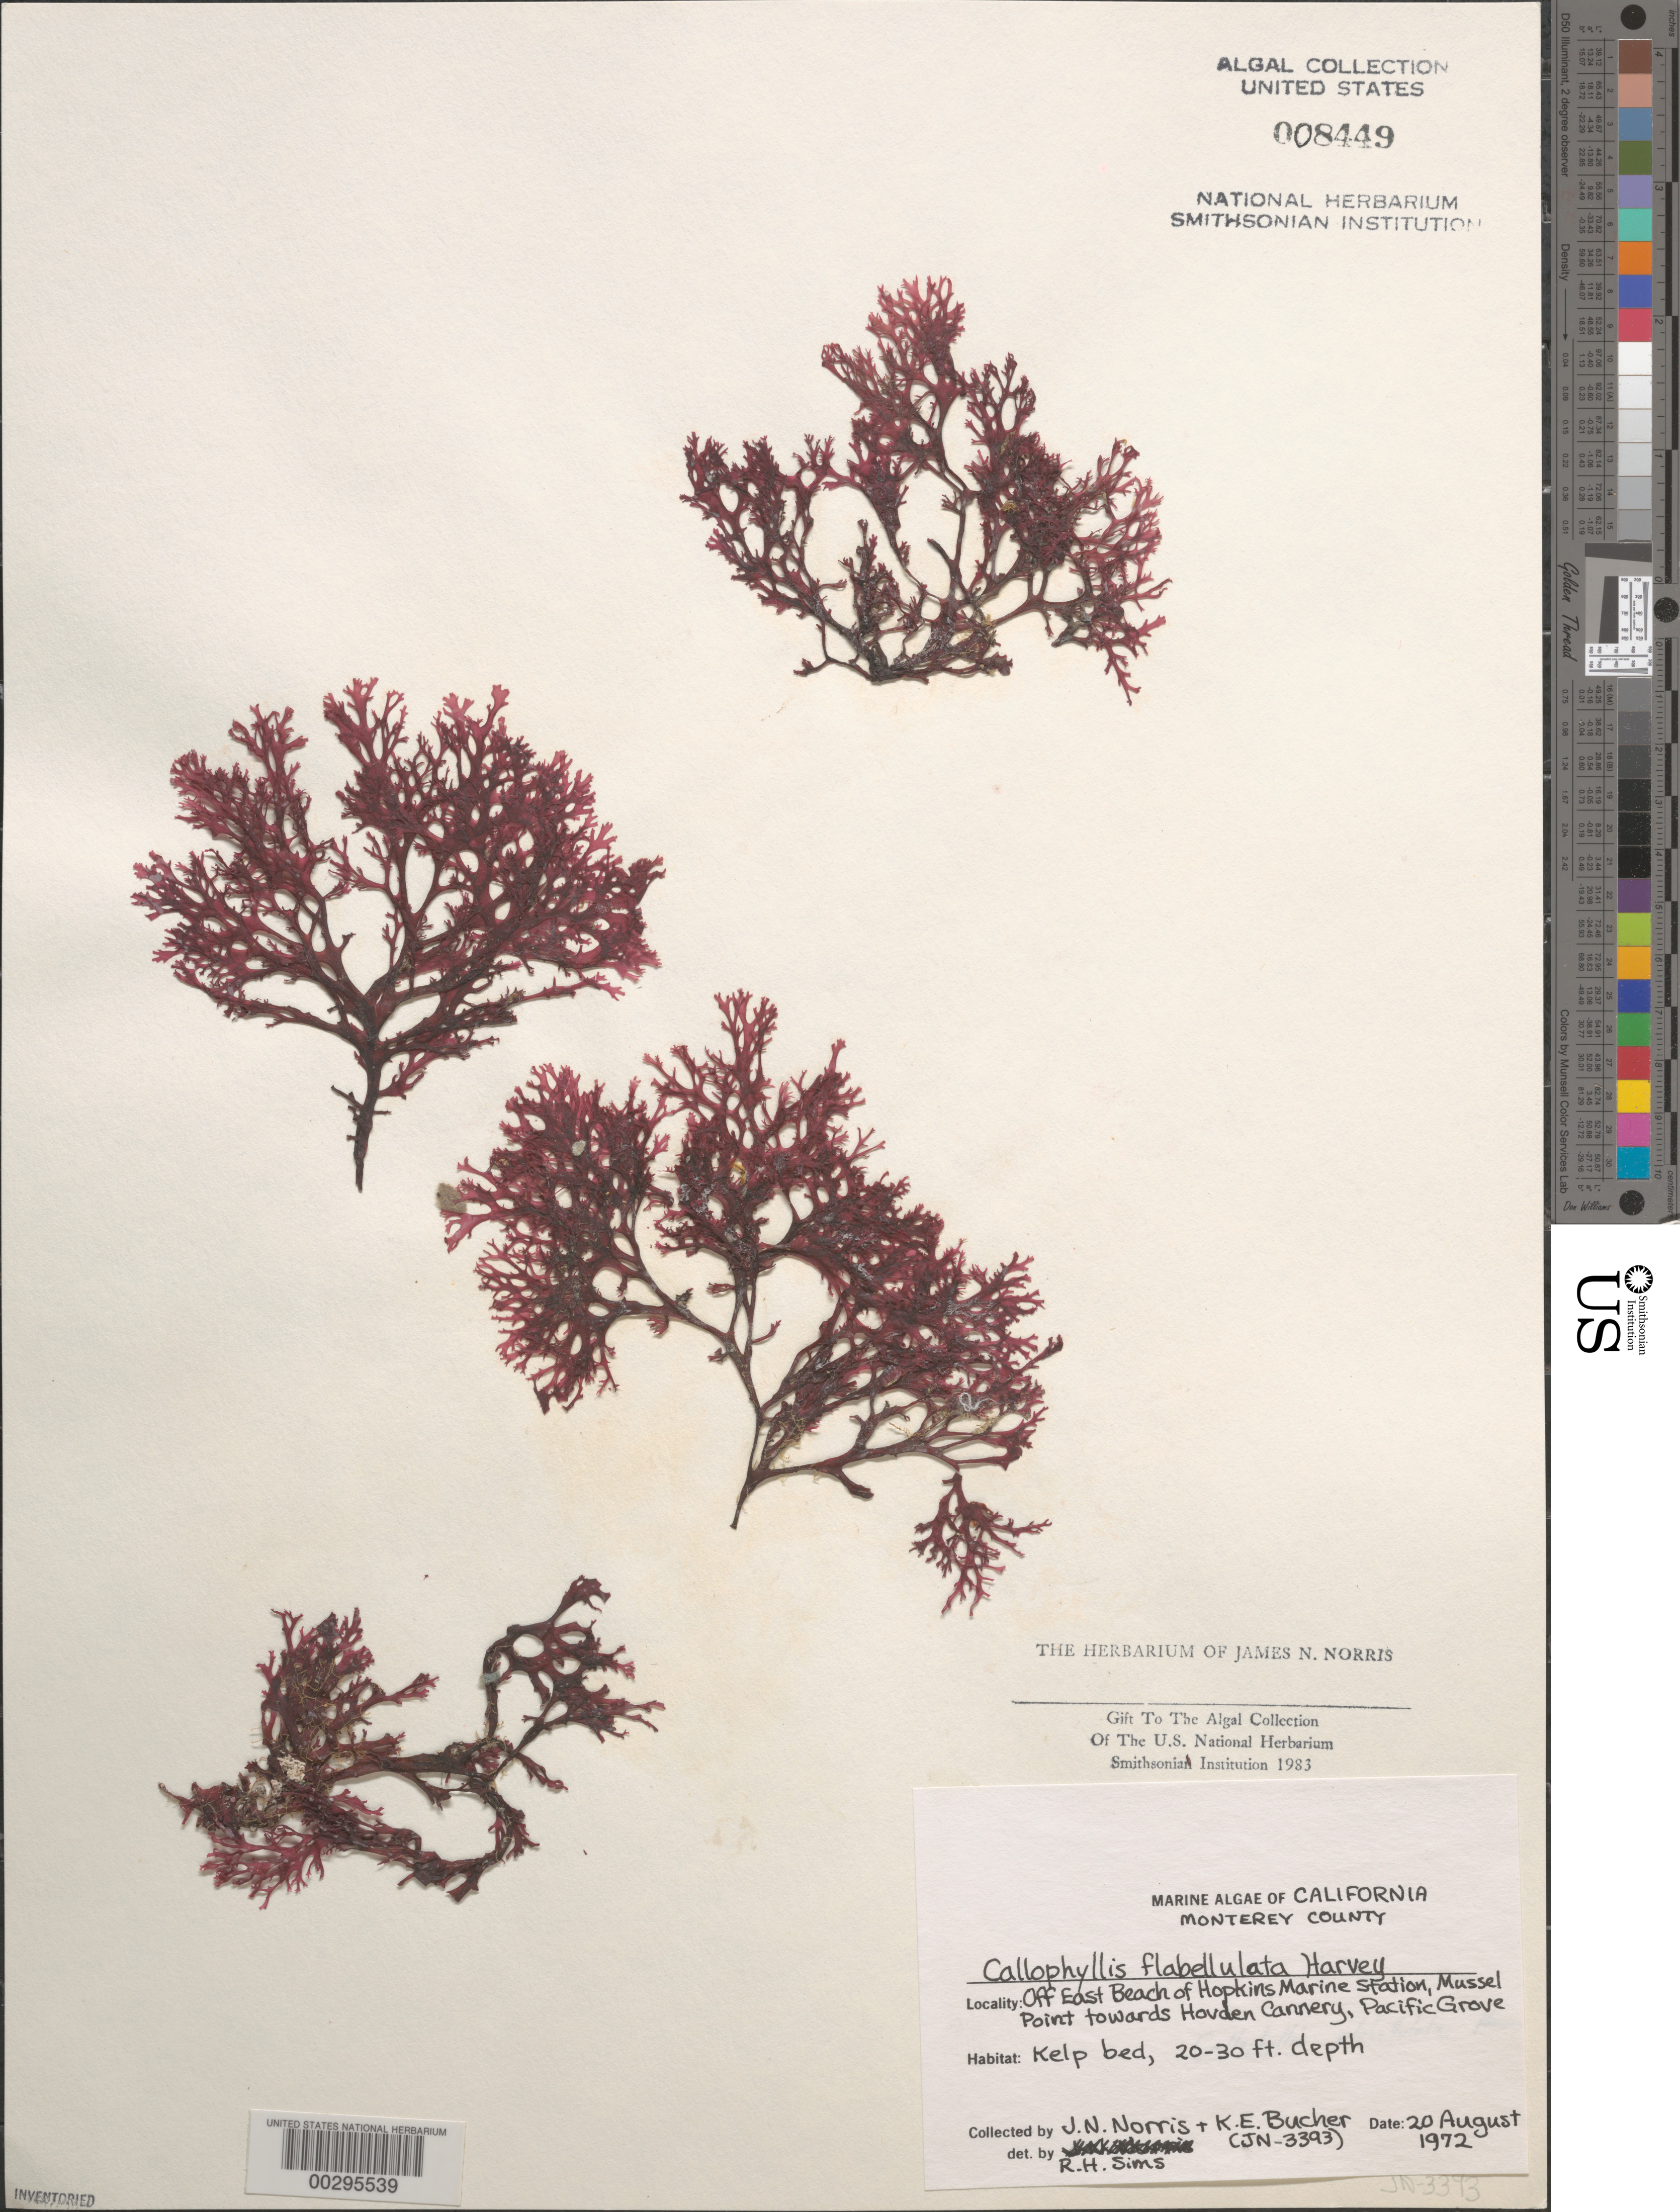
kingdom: Plantae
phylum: Rhodophyta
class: Florideophyceae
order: Gigartinales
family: Kallymeniaceae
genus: Callophyllis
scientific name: Callophyllis flabellulata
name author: Harv.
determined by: Sims, Robert H.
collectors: J. N. Norris & K. E. Bucher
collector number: JN-3393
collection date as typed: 20 Aug 1972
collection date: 1972-08-20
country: United States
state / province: California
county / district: Monterey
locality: Pacific Grove, Mussel Point, off east beach of Hopkins Marine Station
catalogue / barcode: US 8449